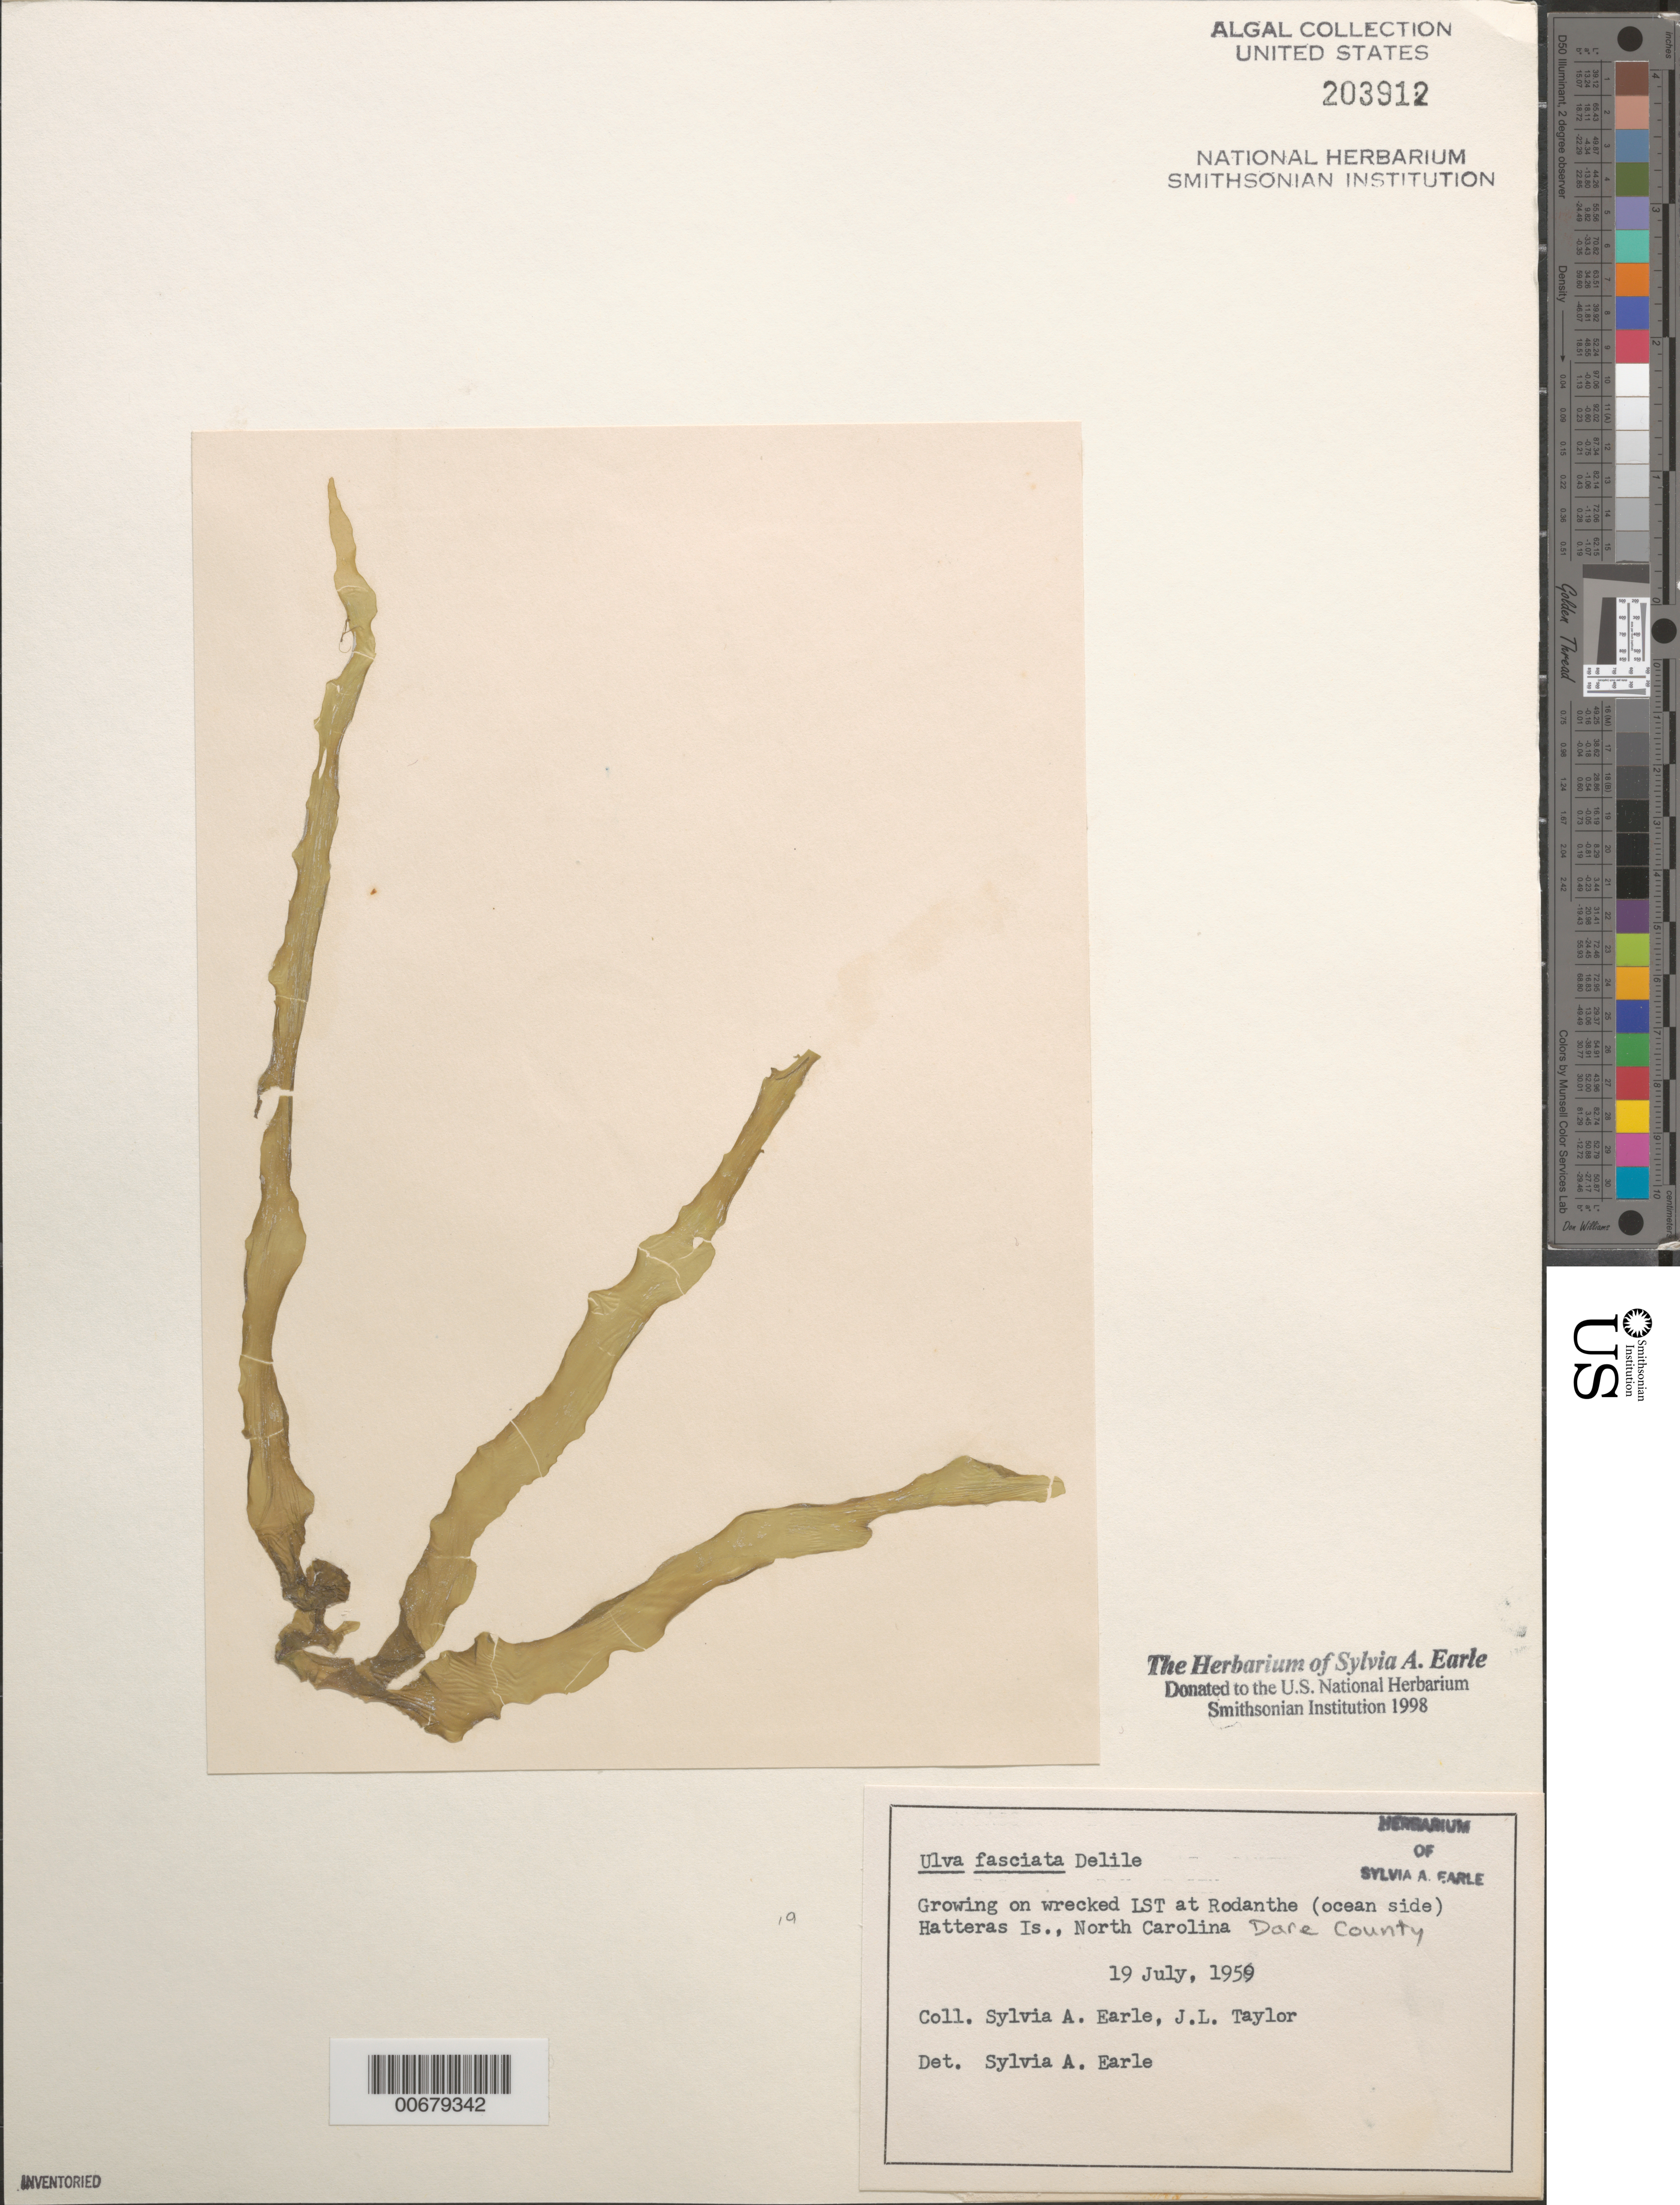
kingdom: Plantae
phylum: Chlorophyta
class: Ulvophyceae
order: Ulvales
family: Ulvaceae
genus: Ulva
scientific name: Ulva lactuca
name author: L.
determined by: Algae name updating Project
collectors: S. A. Earle & J. L. Taylor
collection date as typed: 19 Jul 1959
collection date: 1959-07-19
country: United States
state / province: North Carolina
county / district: Dare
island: Hatteras Island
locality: Rodanthe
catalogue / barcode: US 203912